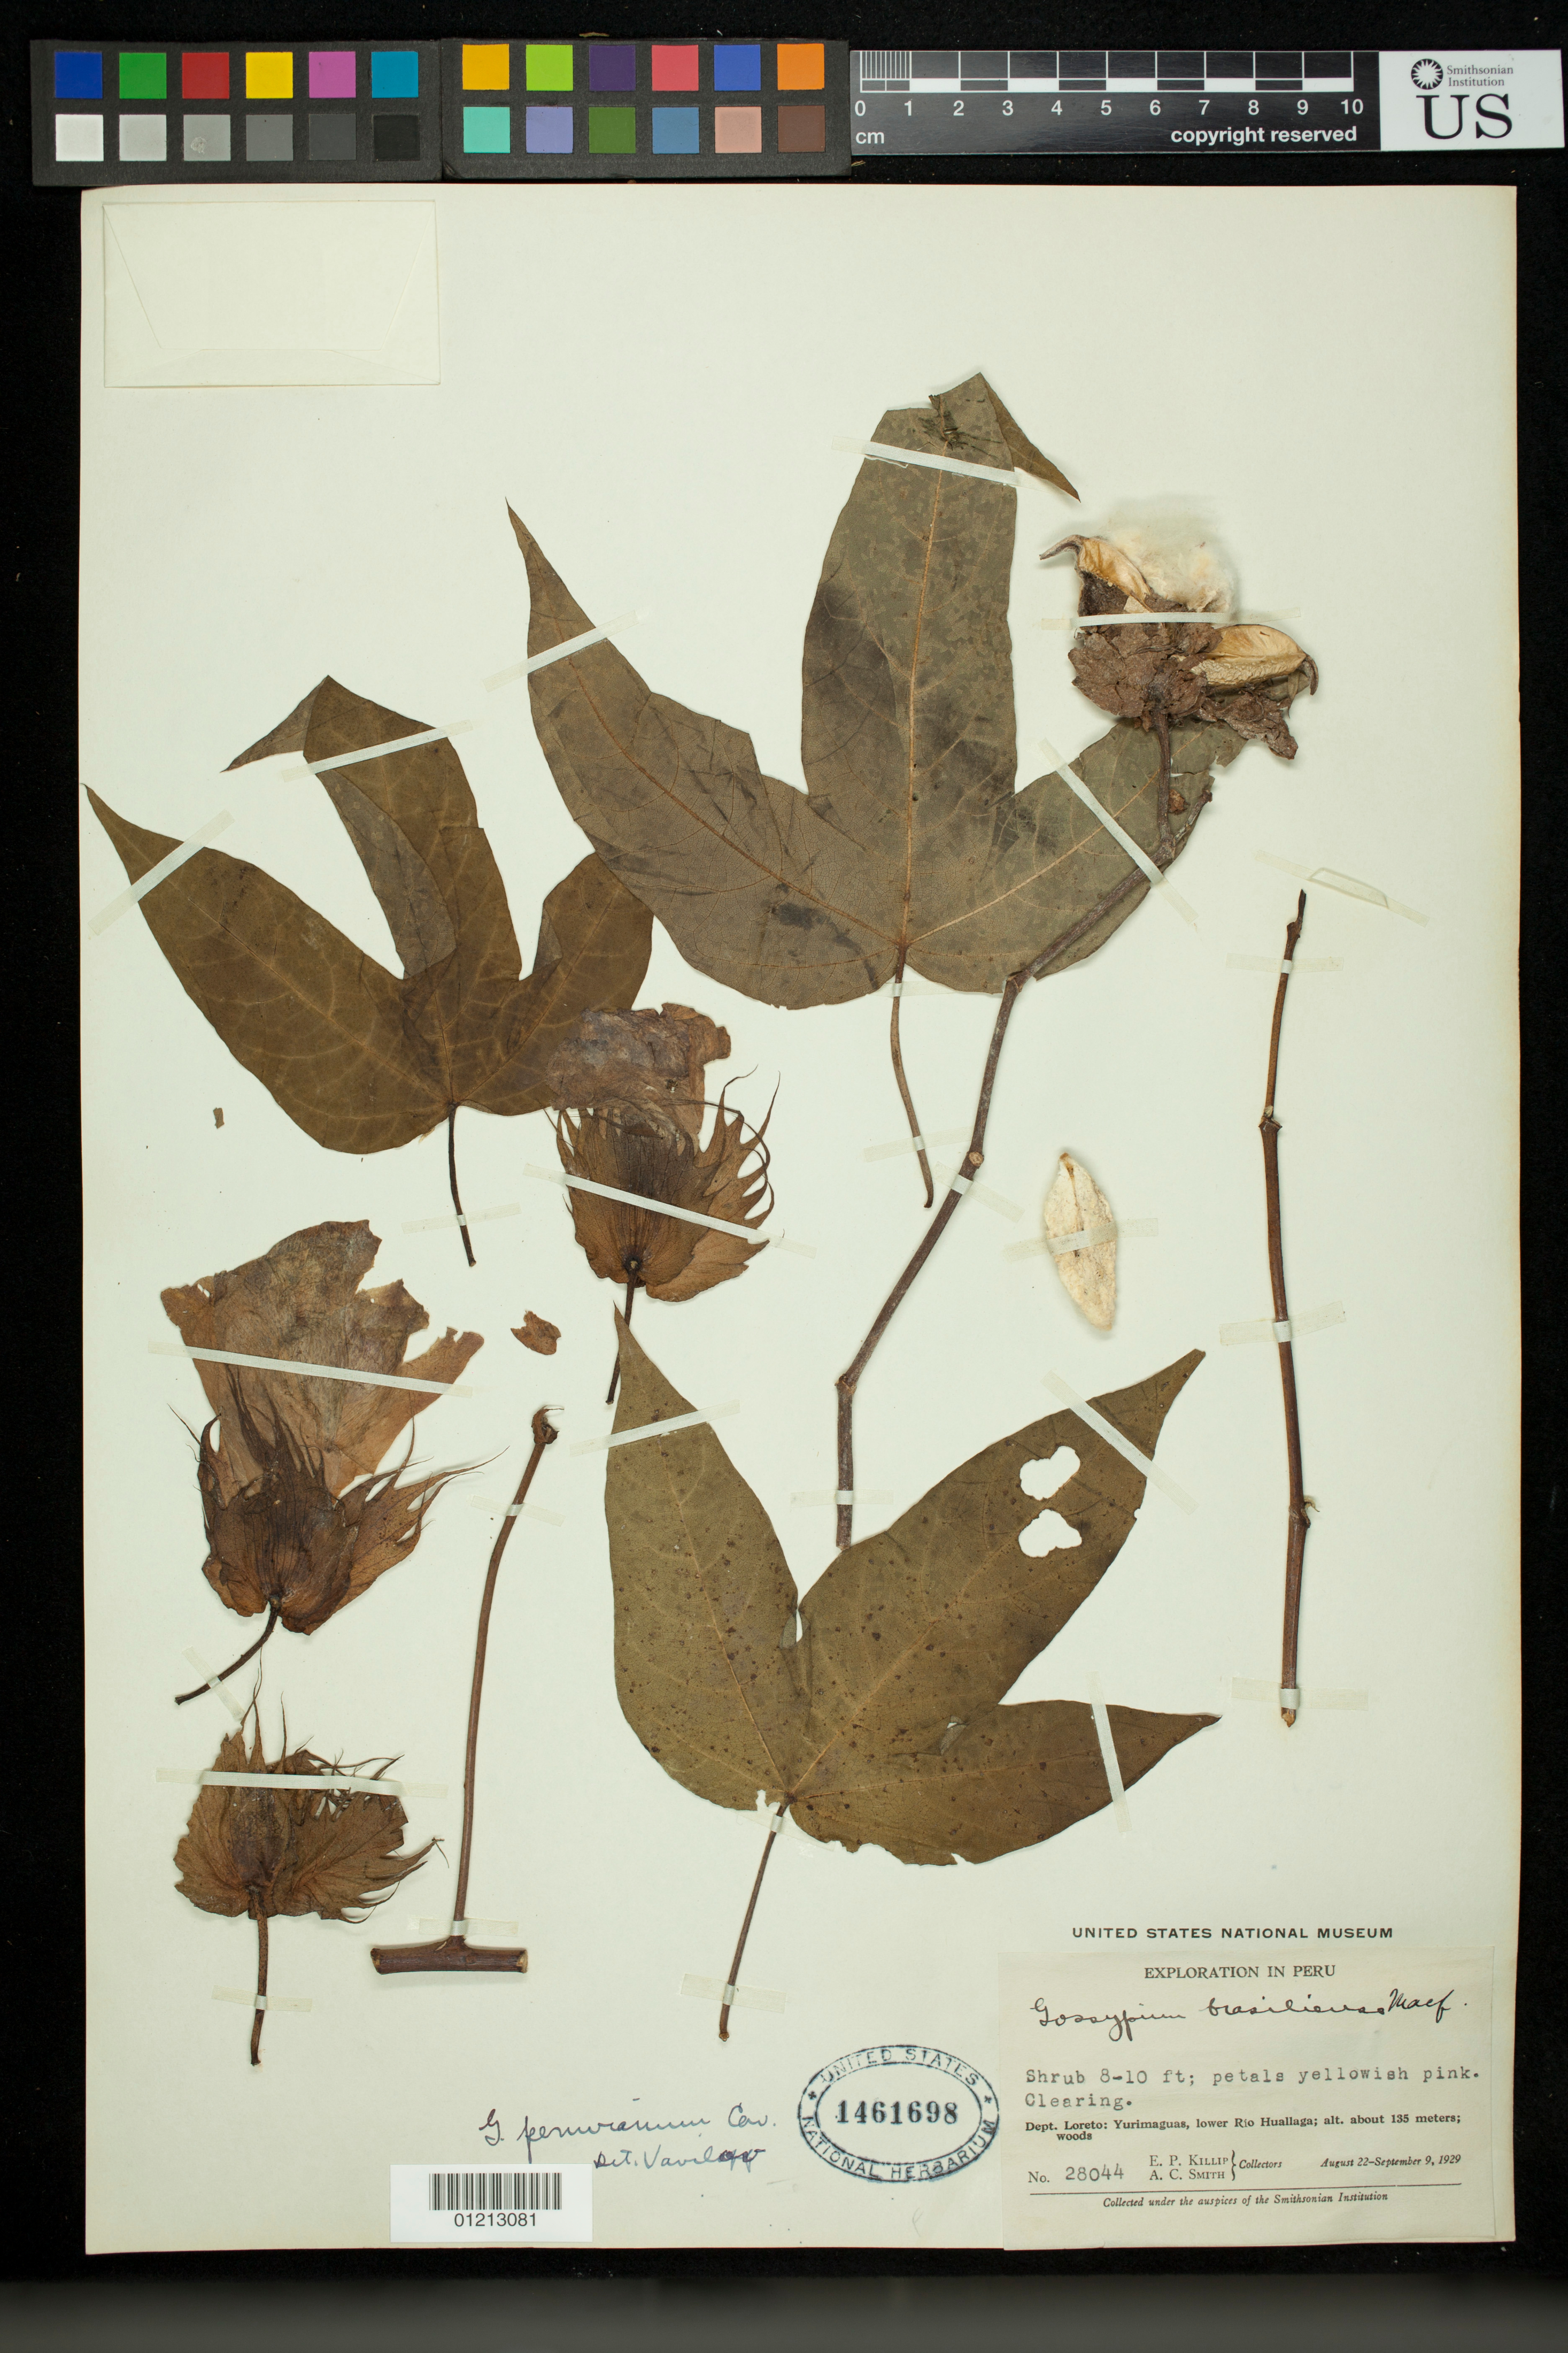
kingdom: Plantae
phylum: Tracheophyta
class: Magnoliopsida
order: Malvales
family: Malvaceae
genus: Gossypium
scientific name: Gossypium peruvianum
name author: Cav.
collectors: E. P. Killip & A. C. Smith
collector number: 28044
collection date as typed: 22 Aug 1929 to 09 Sep 1929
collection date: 1929-08-22/1929-09-09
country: Peru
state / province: Loreto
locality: Yurimaguas; lower rio huallaga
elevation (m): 135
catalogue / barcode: US 1461698